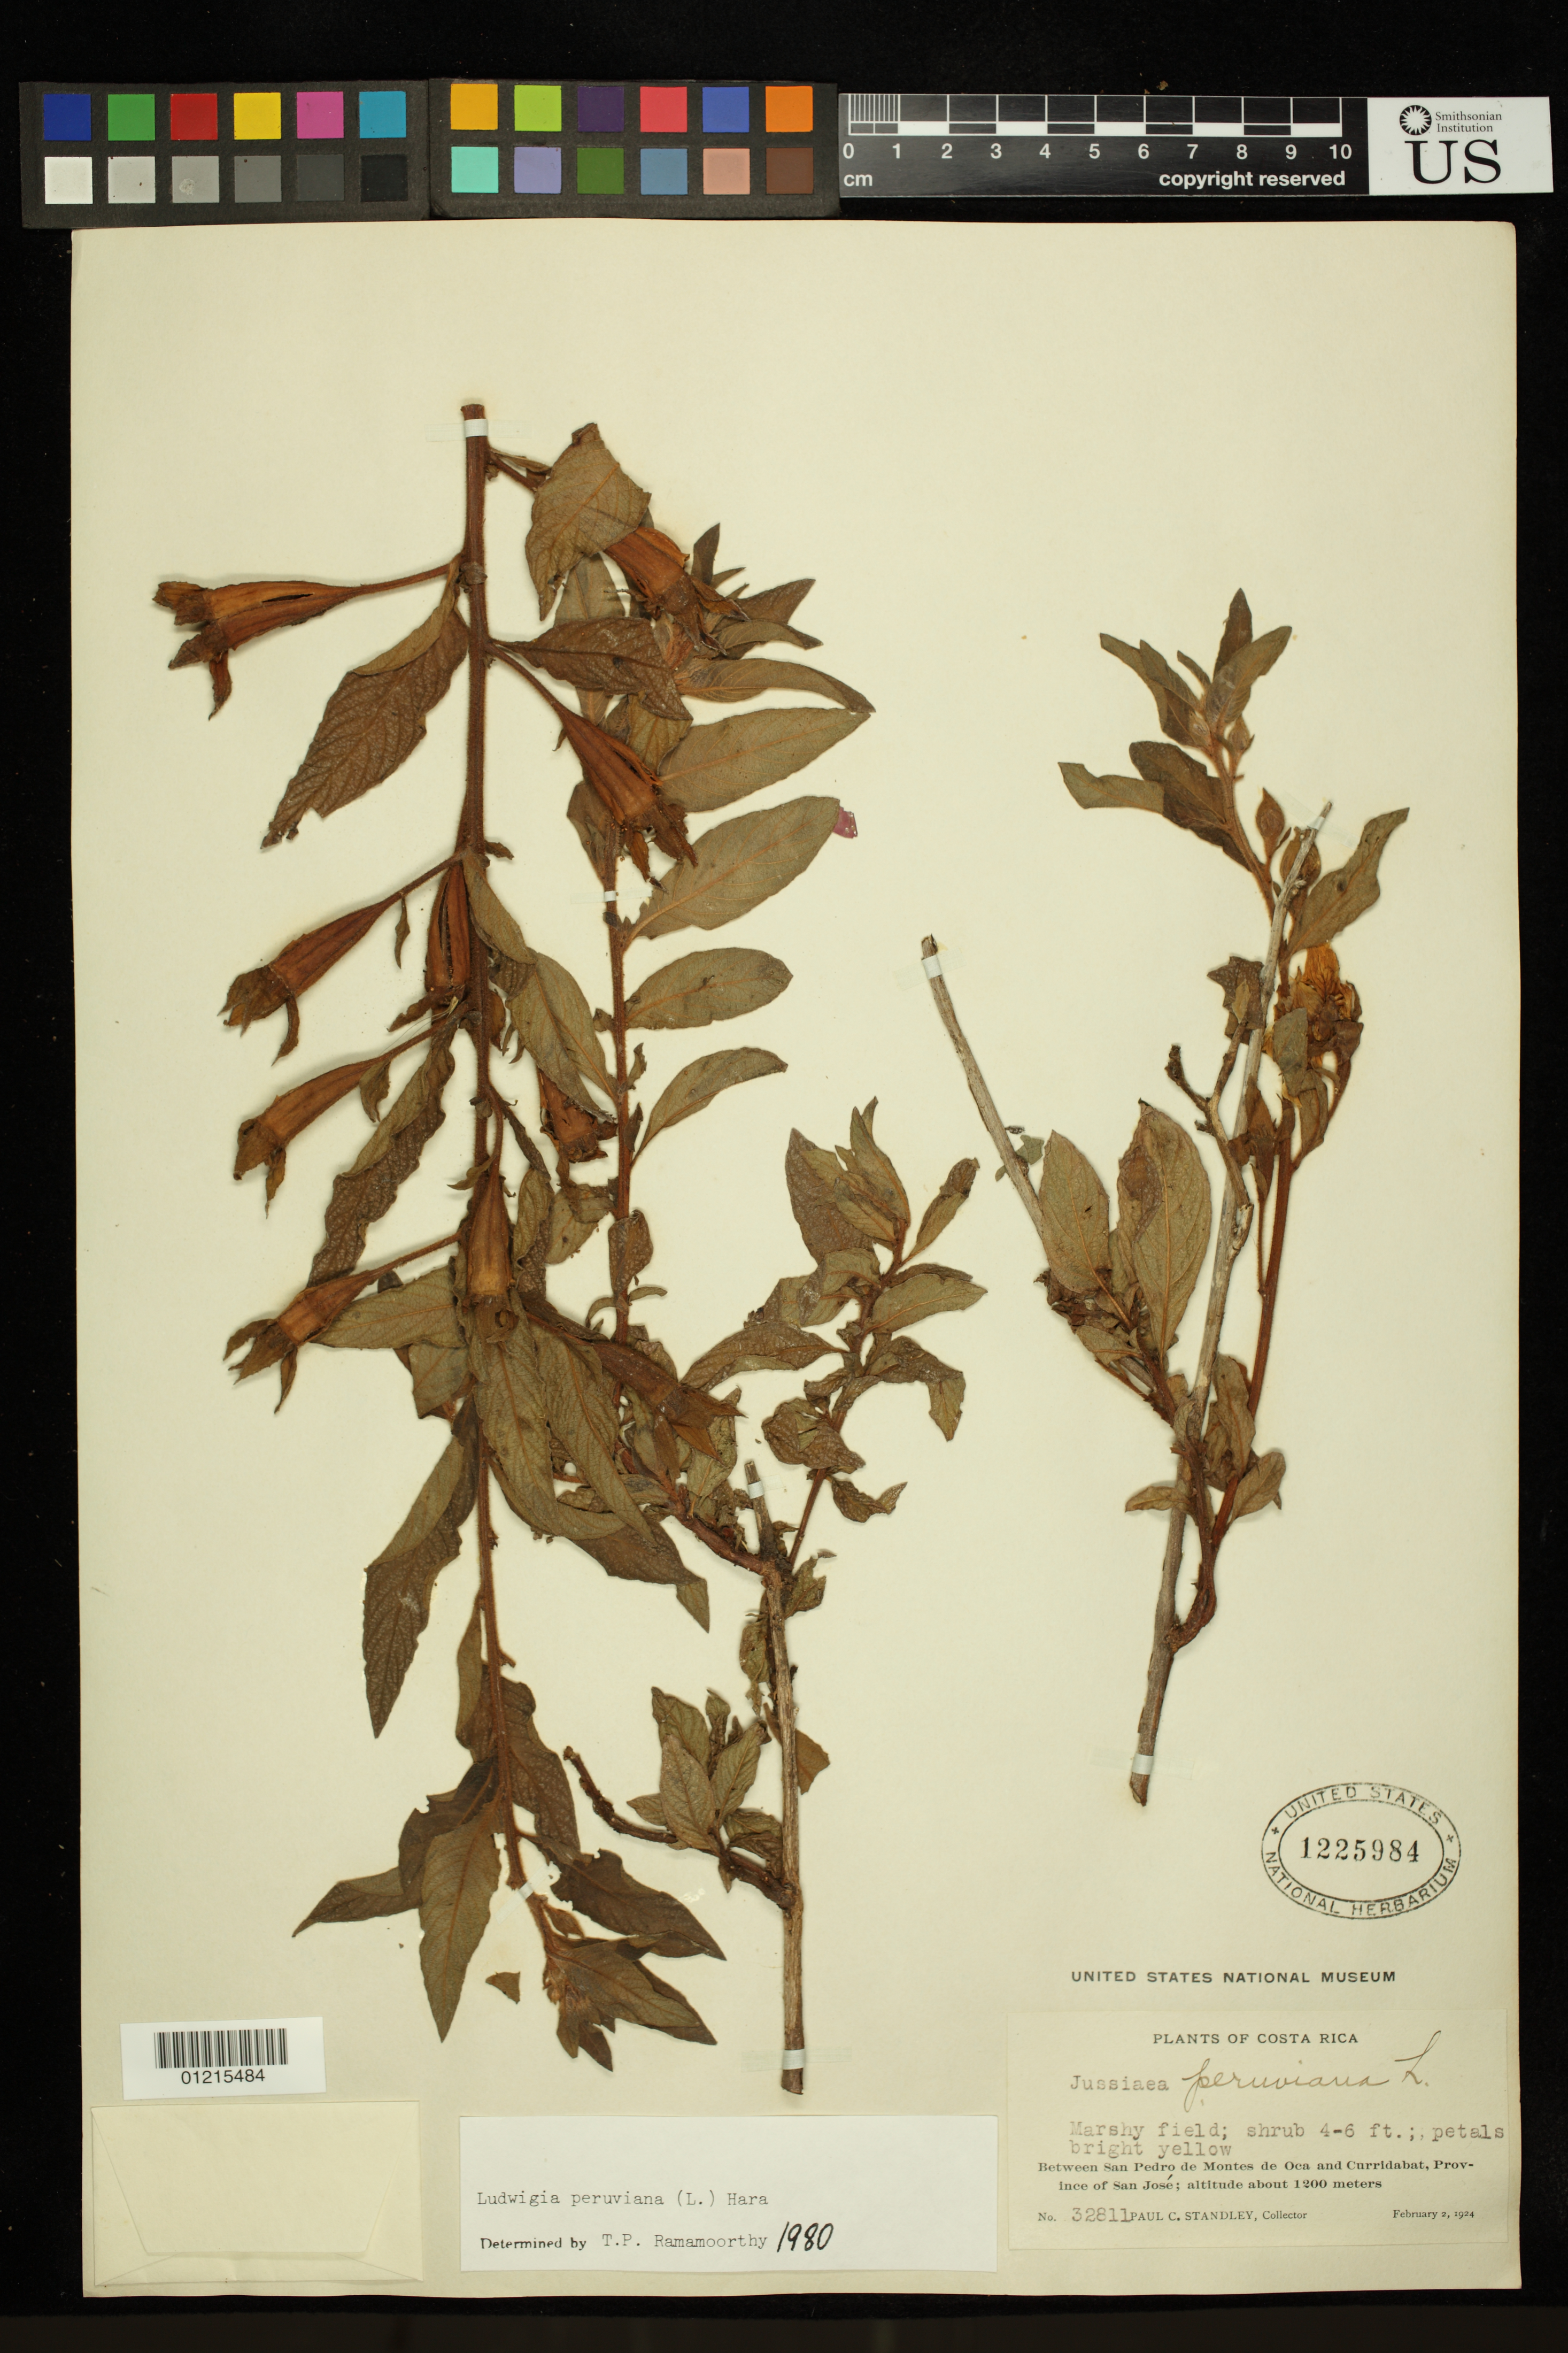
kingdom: Plantae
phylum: Tracheophyta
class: Magnoliopsida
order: Myrtales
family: Onagraceae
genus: Ludwigia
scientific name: Ludwigia peruviana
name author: (L.) H. Hara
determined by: Ramamoorthy, T. P.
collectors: P. C. Standley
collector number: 32811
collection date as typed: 02 Feb 1924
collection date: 1924-02-02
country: Costa Rica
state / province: San José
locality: Between San Pedro de Montes de Oca & Curridabat.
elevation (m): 1200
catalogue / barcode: US 1225984